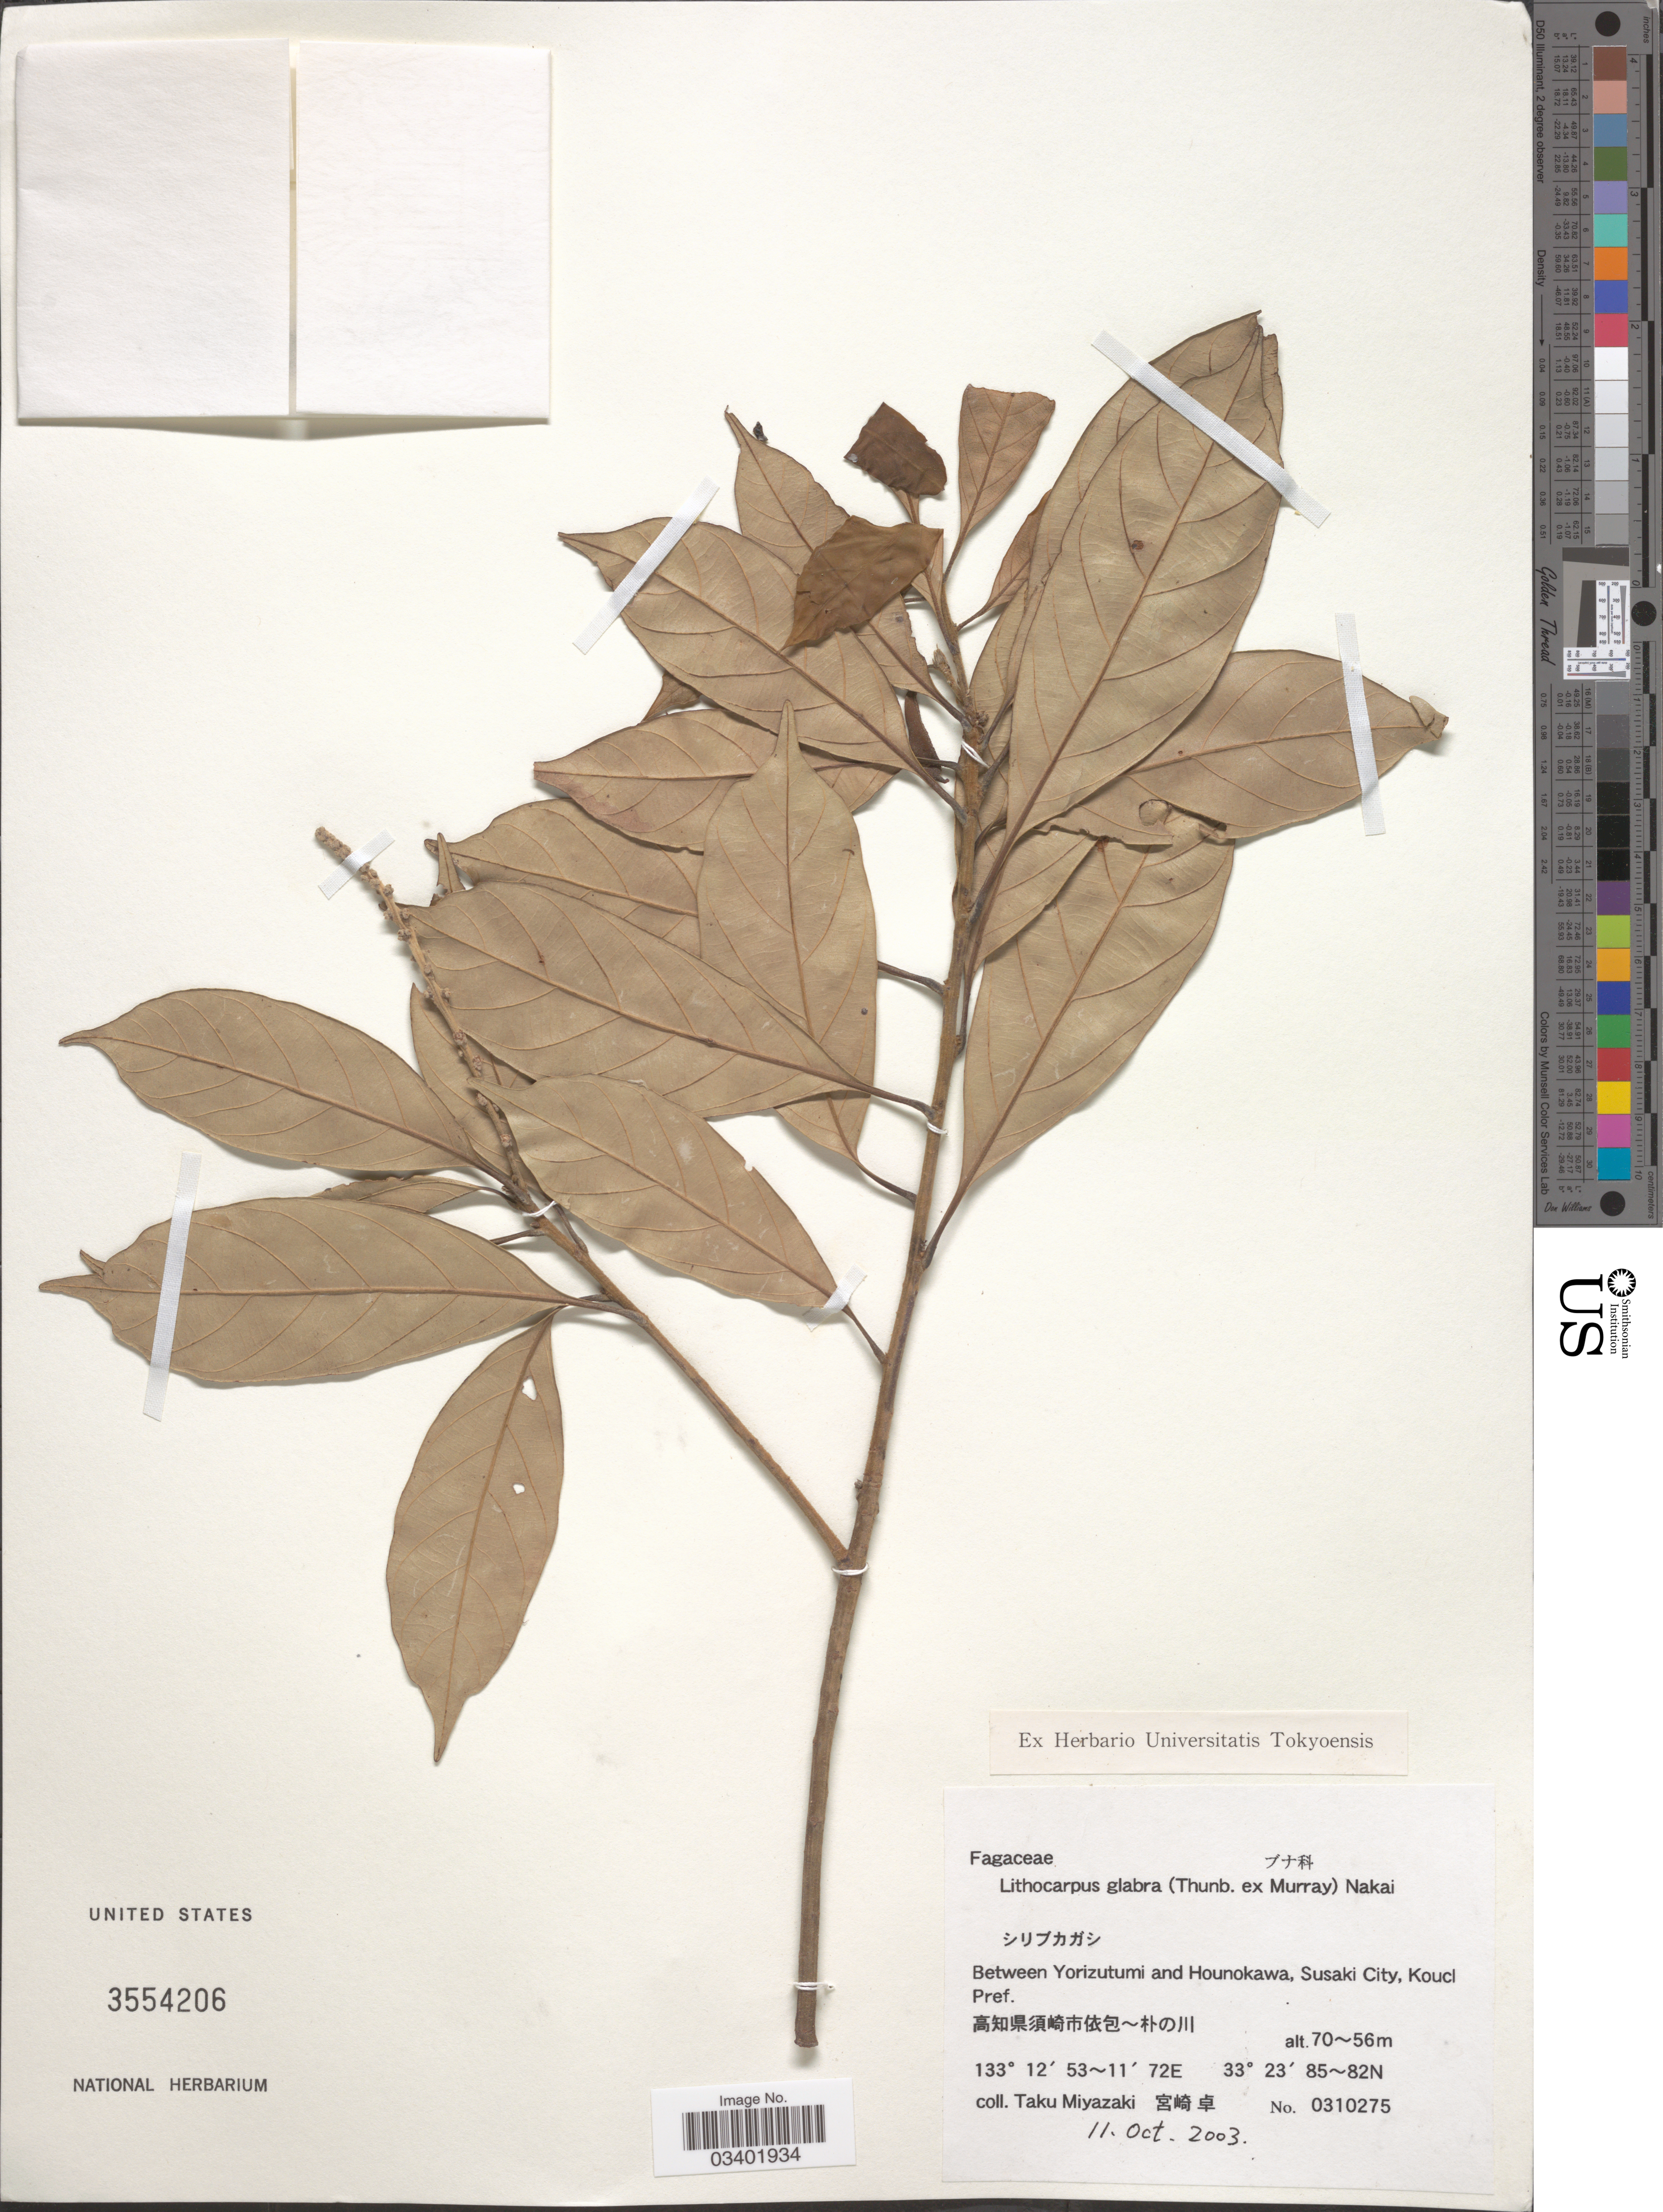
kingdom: Plantae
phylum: Tracheophyta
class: Magnoliopsida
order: Fagales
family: Fagaceae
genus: Lithocarpus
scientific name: Lithocarpus glaber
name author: (Thunb.) Nakai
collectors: T. Miyazaki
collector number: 0310275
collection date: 2003-10-11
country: Japan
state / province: Tokyo, Federal City of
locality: Between Yorizutumi and Hounokawa, Susaki City, Kouchi Pref. X.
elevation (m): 56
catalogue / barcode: US 3554206